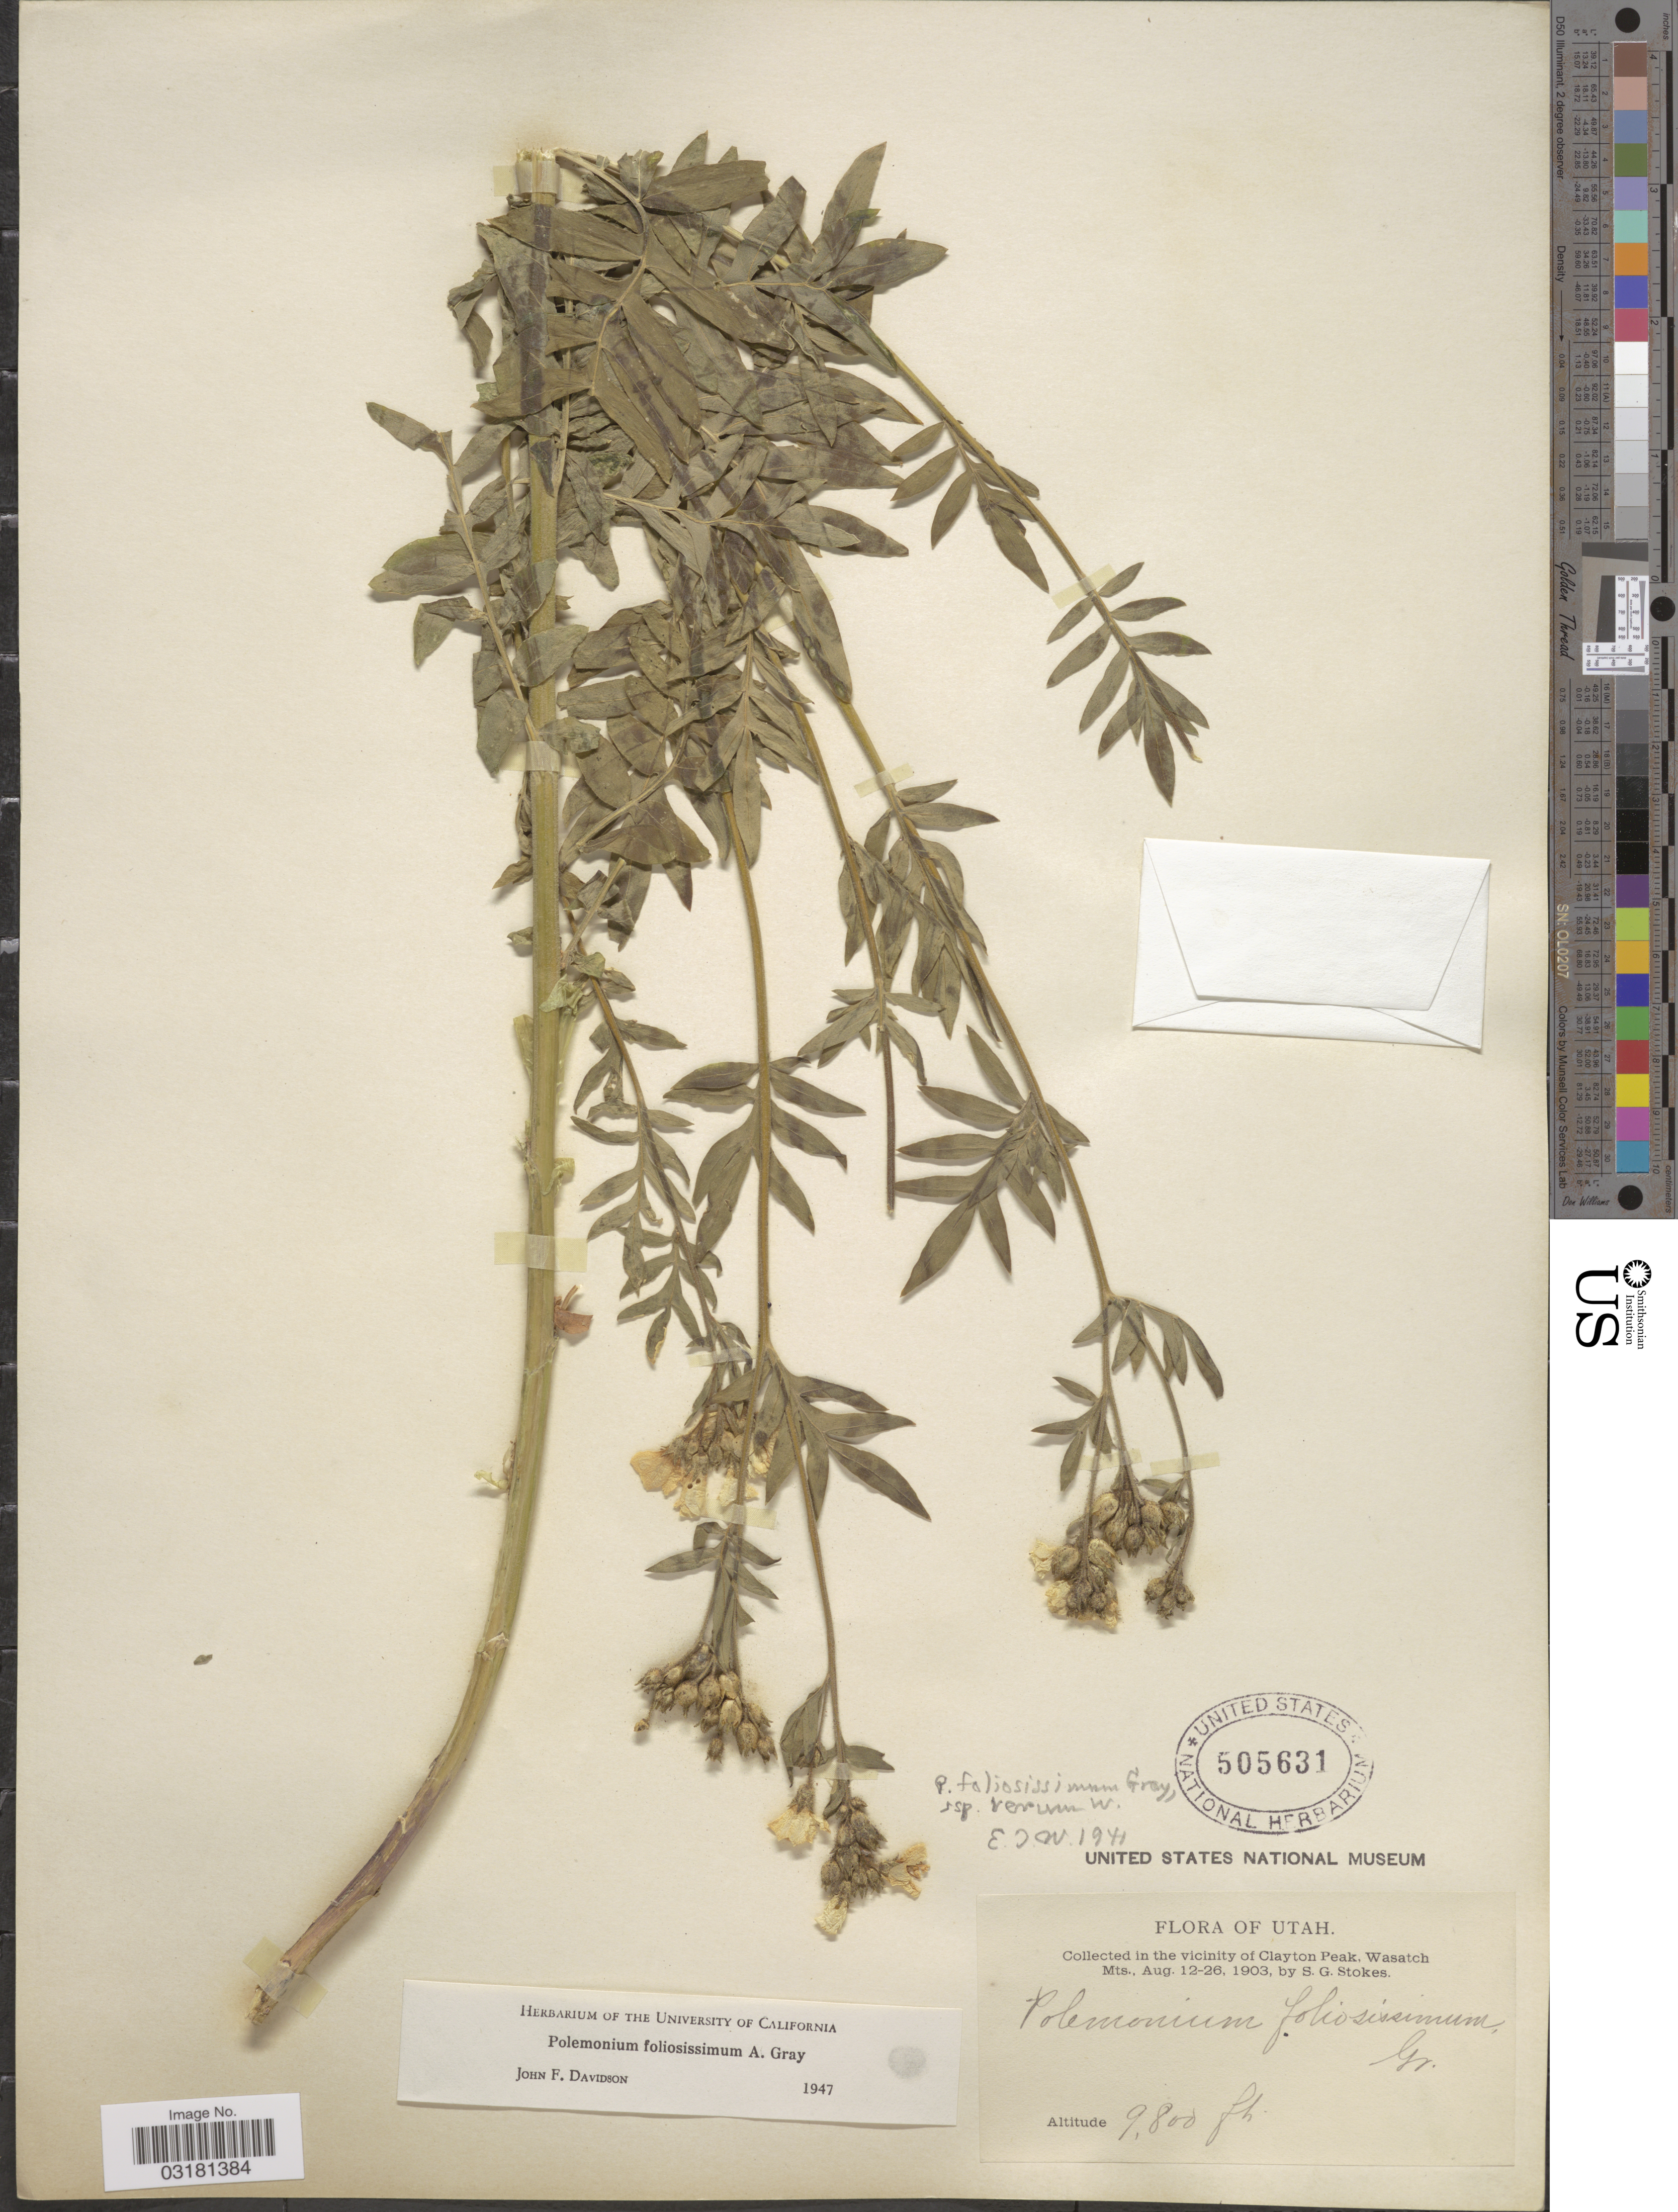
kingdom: Plantae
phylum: Tracheophyta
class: Magnoliopsida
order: Ericales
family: Polemoniaceae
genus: Polemonium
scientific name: Polemonium foliosissimum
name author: A. Gray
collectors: S. G. Stokes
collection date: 1903-08-12/1903-08-26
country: United States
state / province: Utah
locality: Vicinity of Clayton Peak. Wasatch Mts.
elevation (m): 2987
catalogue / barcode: US 505631